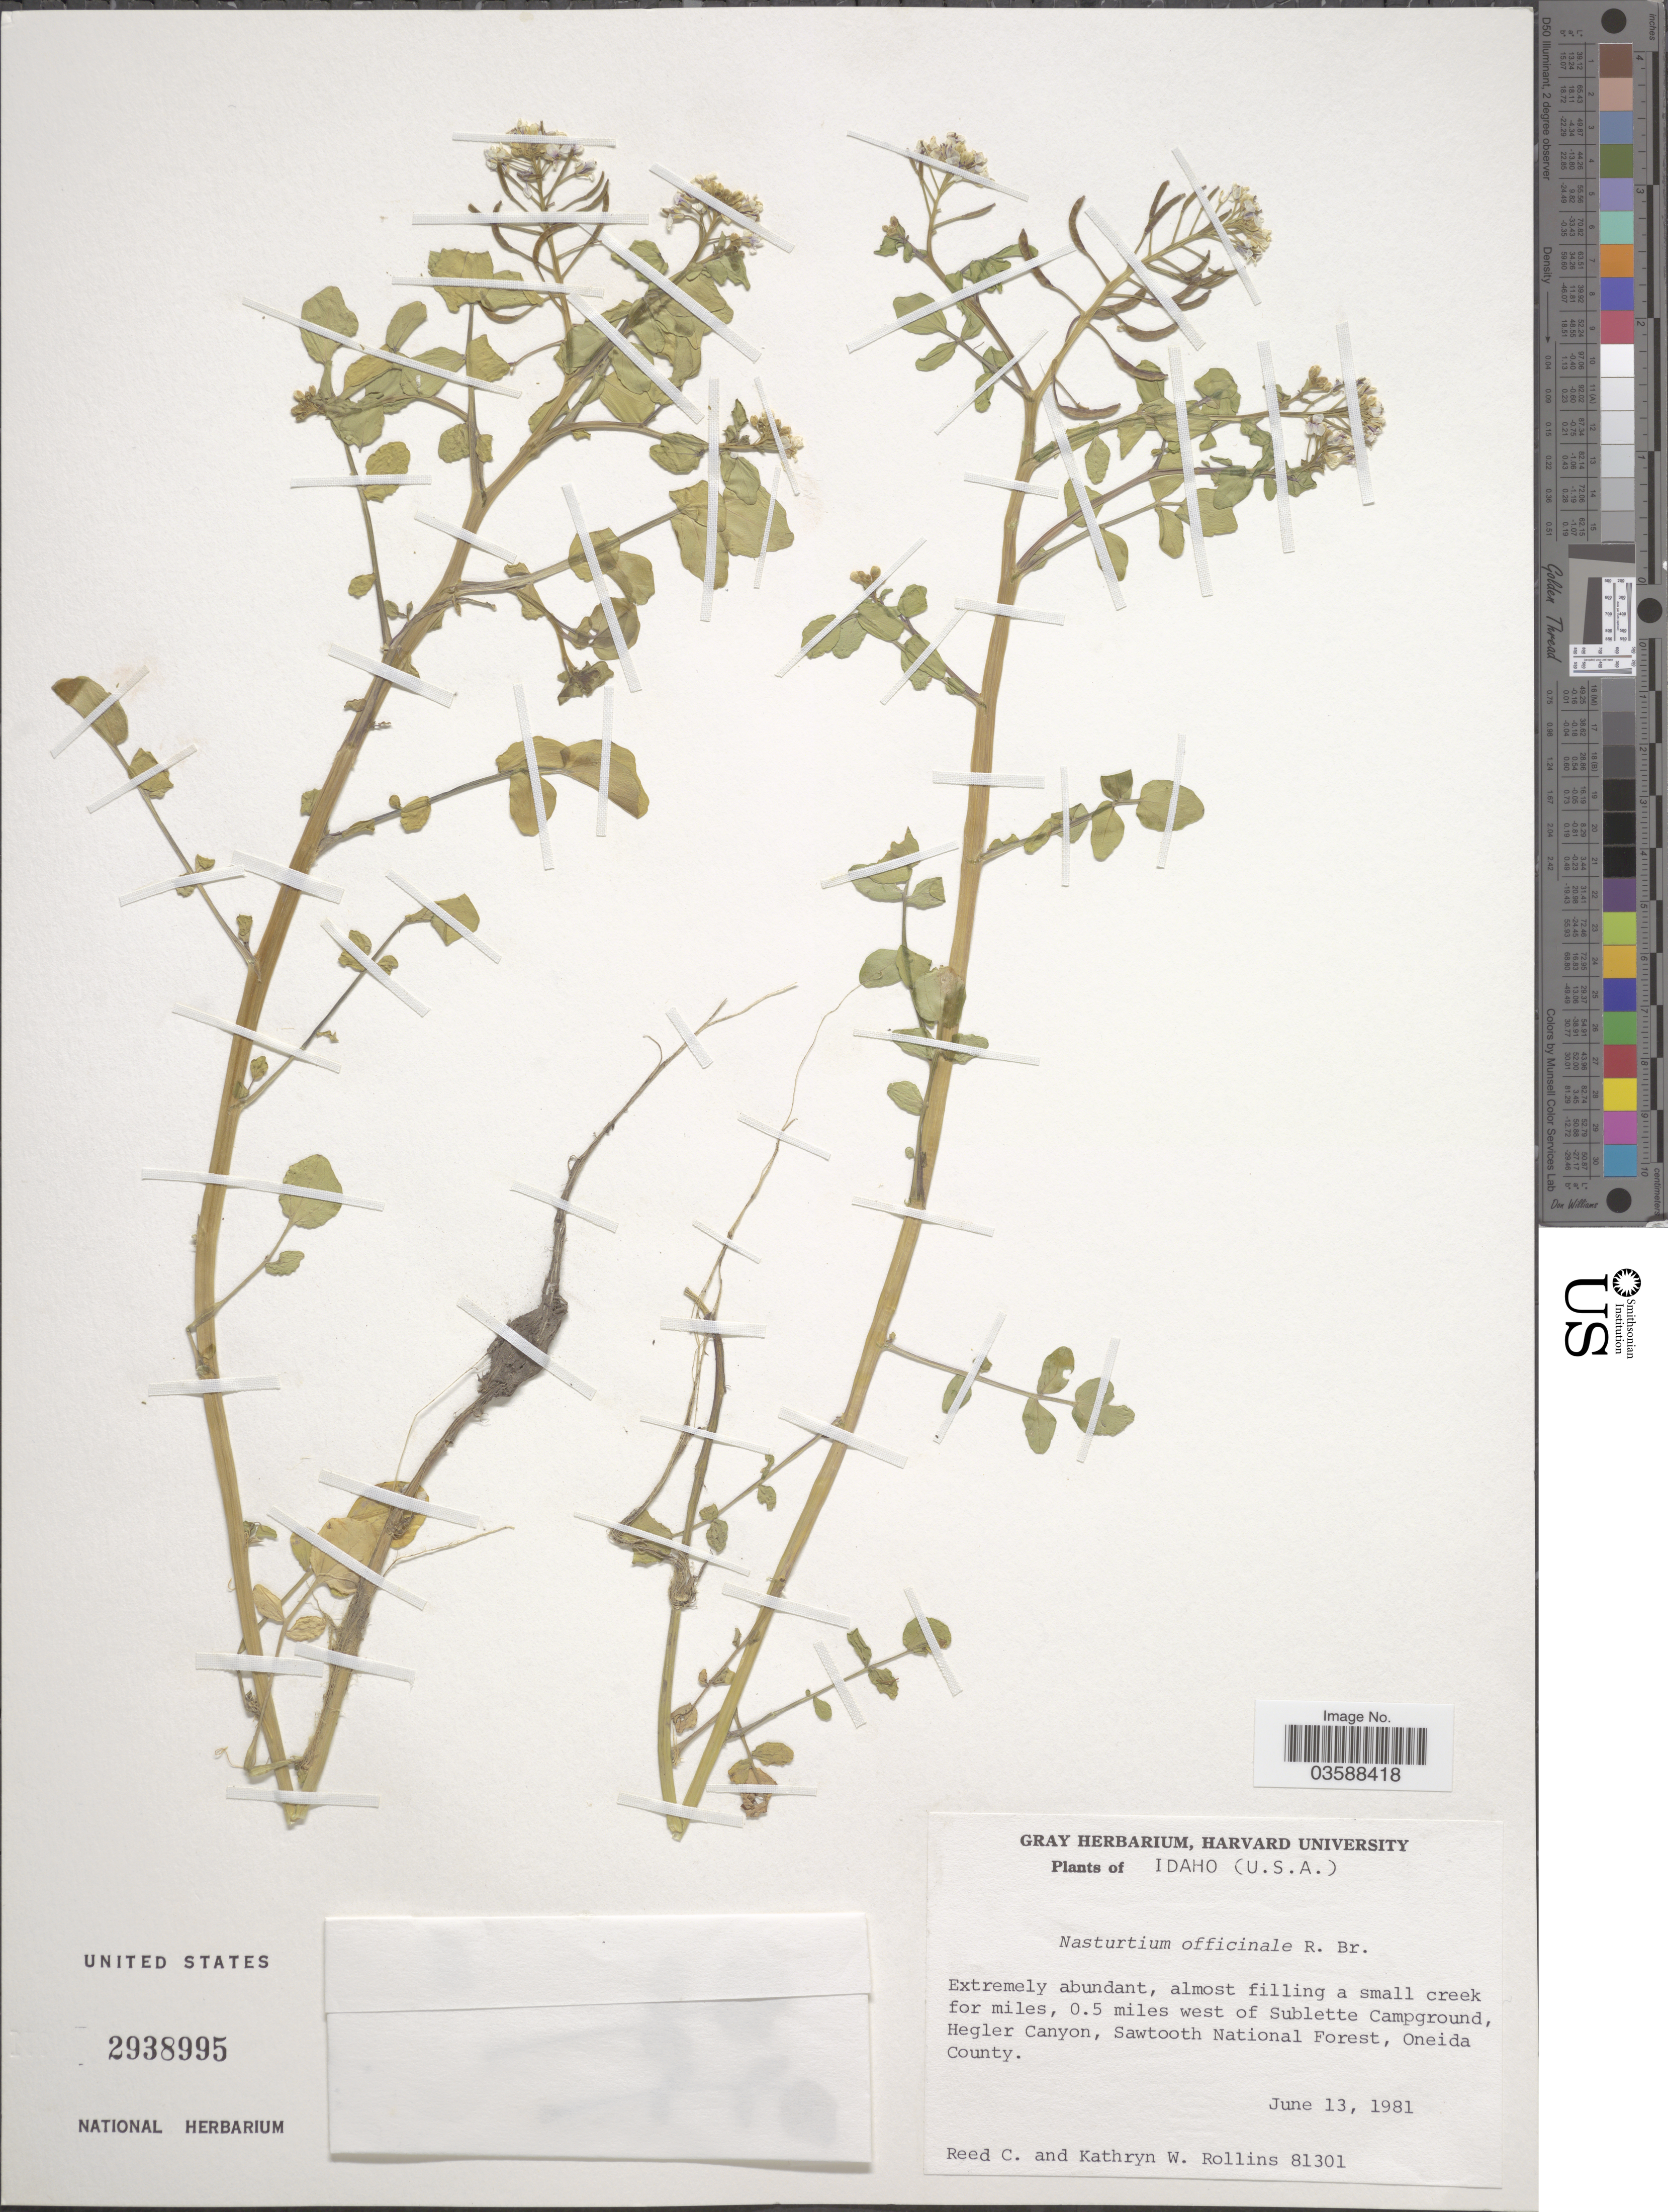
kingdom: Plantae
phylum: Tracheophyta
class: Magnoliopsida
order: Brassicales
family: Brassicaceae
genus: Nasturtium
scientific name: Nasturtium officinale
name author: R. Br.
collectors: R. C. Rollins & K. W. Rollins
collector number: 81301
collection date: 1981-06-13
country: United States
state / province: Idaho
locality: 0.5 miles west of Sublette Campground, Hegler Canyon, Sawtooth National Forest, Oneida County.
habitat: almost filling a small lake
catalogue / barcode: US 2938995